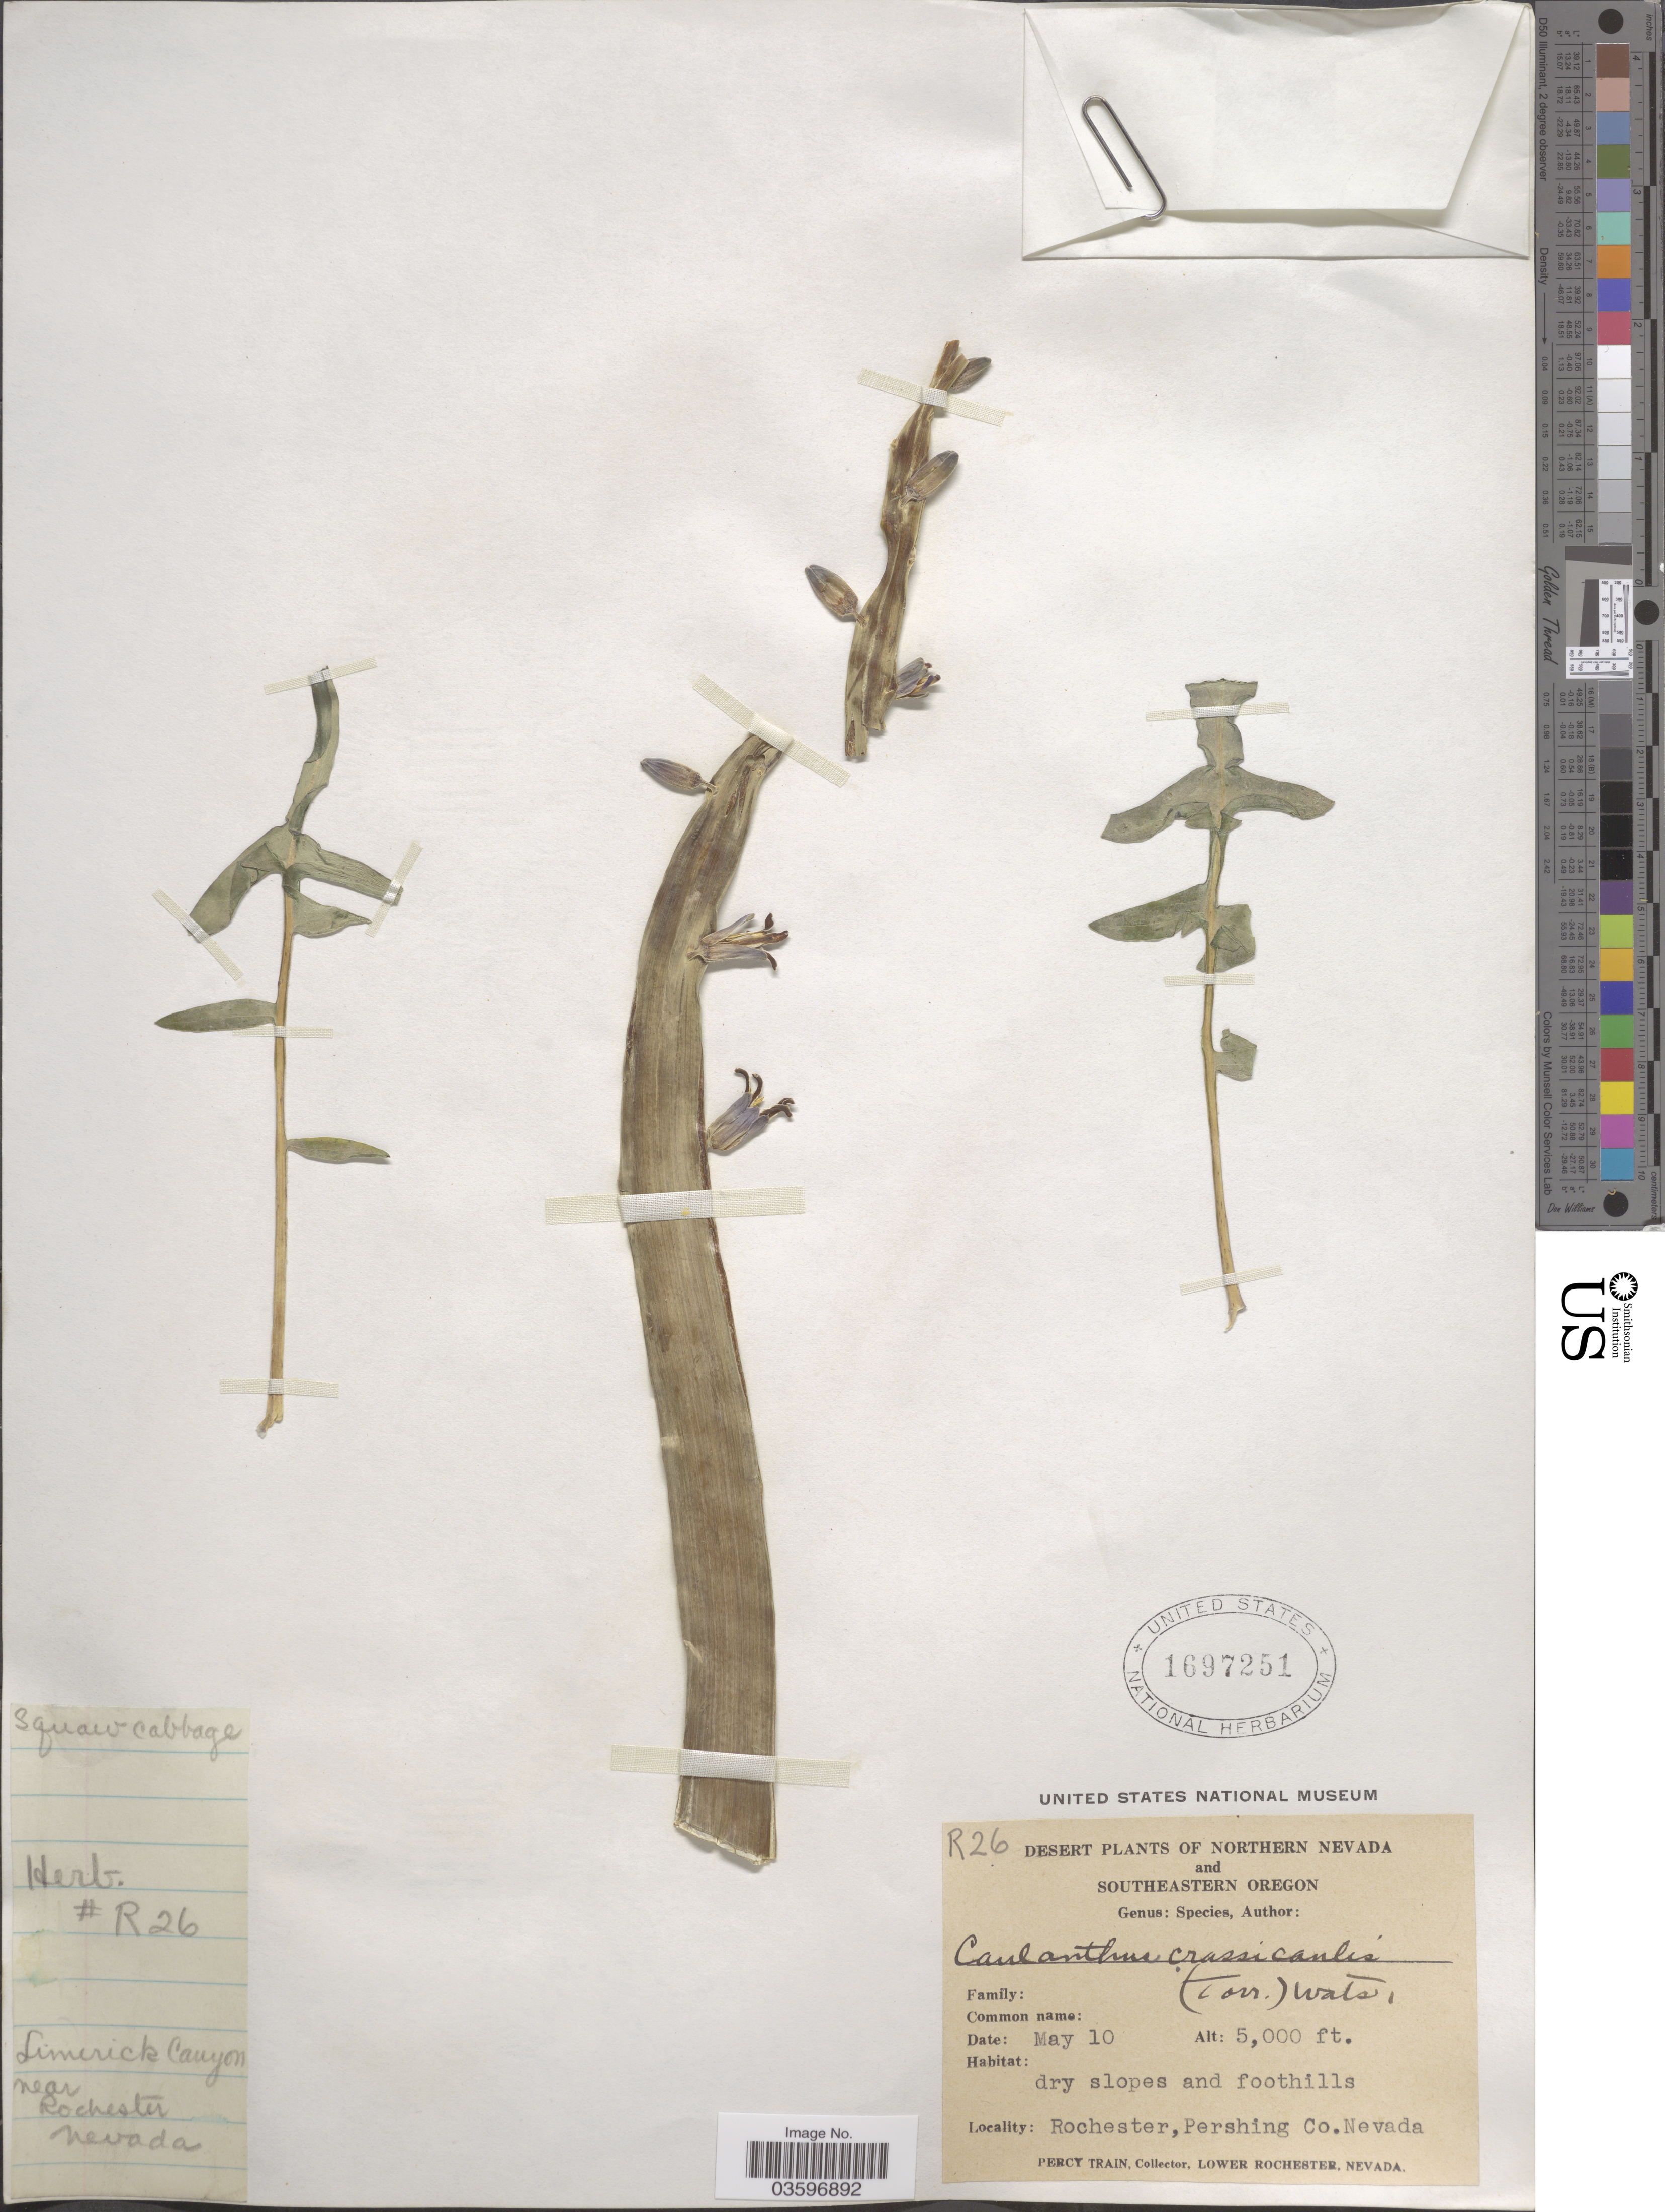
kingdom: Plantae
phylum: Tracheophyta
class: Magnoliopsida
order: Brassicales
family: Brassicaceae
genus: Caulanthus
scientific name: Caulanthus crassicaulis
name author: S. Watson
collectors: P. Train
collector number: R26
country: United States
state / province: Nevada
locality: Northern Nevada. Rochester, Pershing Co.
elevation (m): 1524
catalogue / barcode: US 1697251